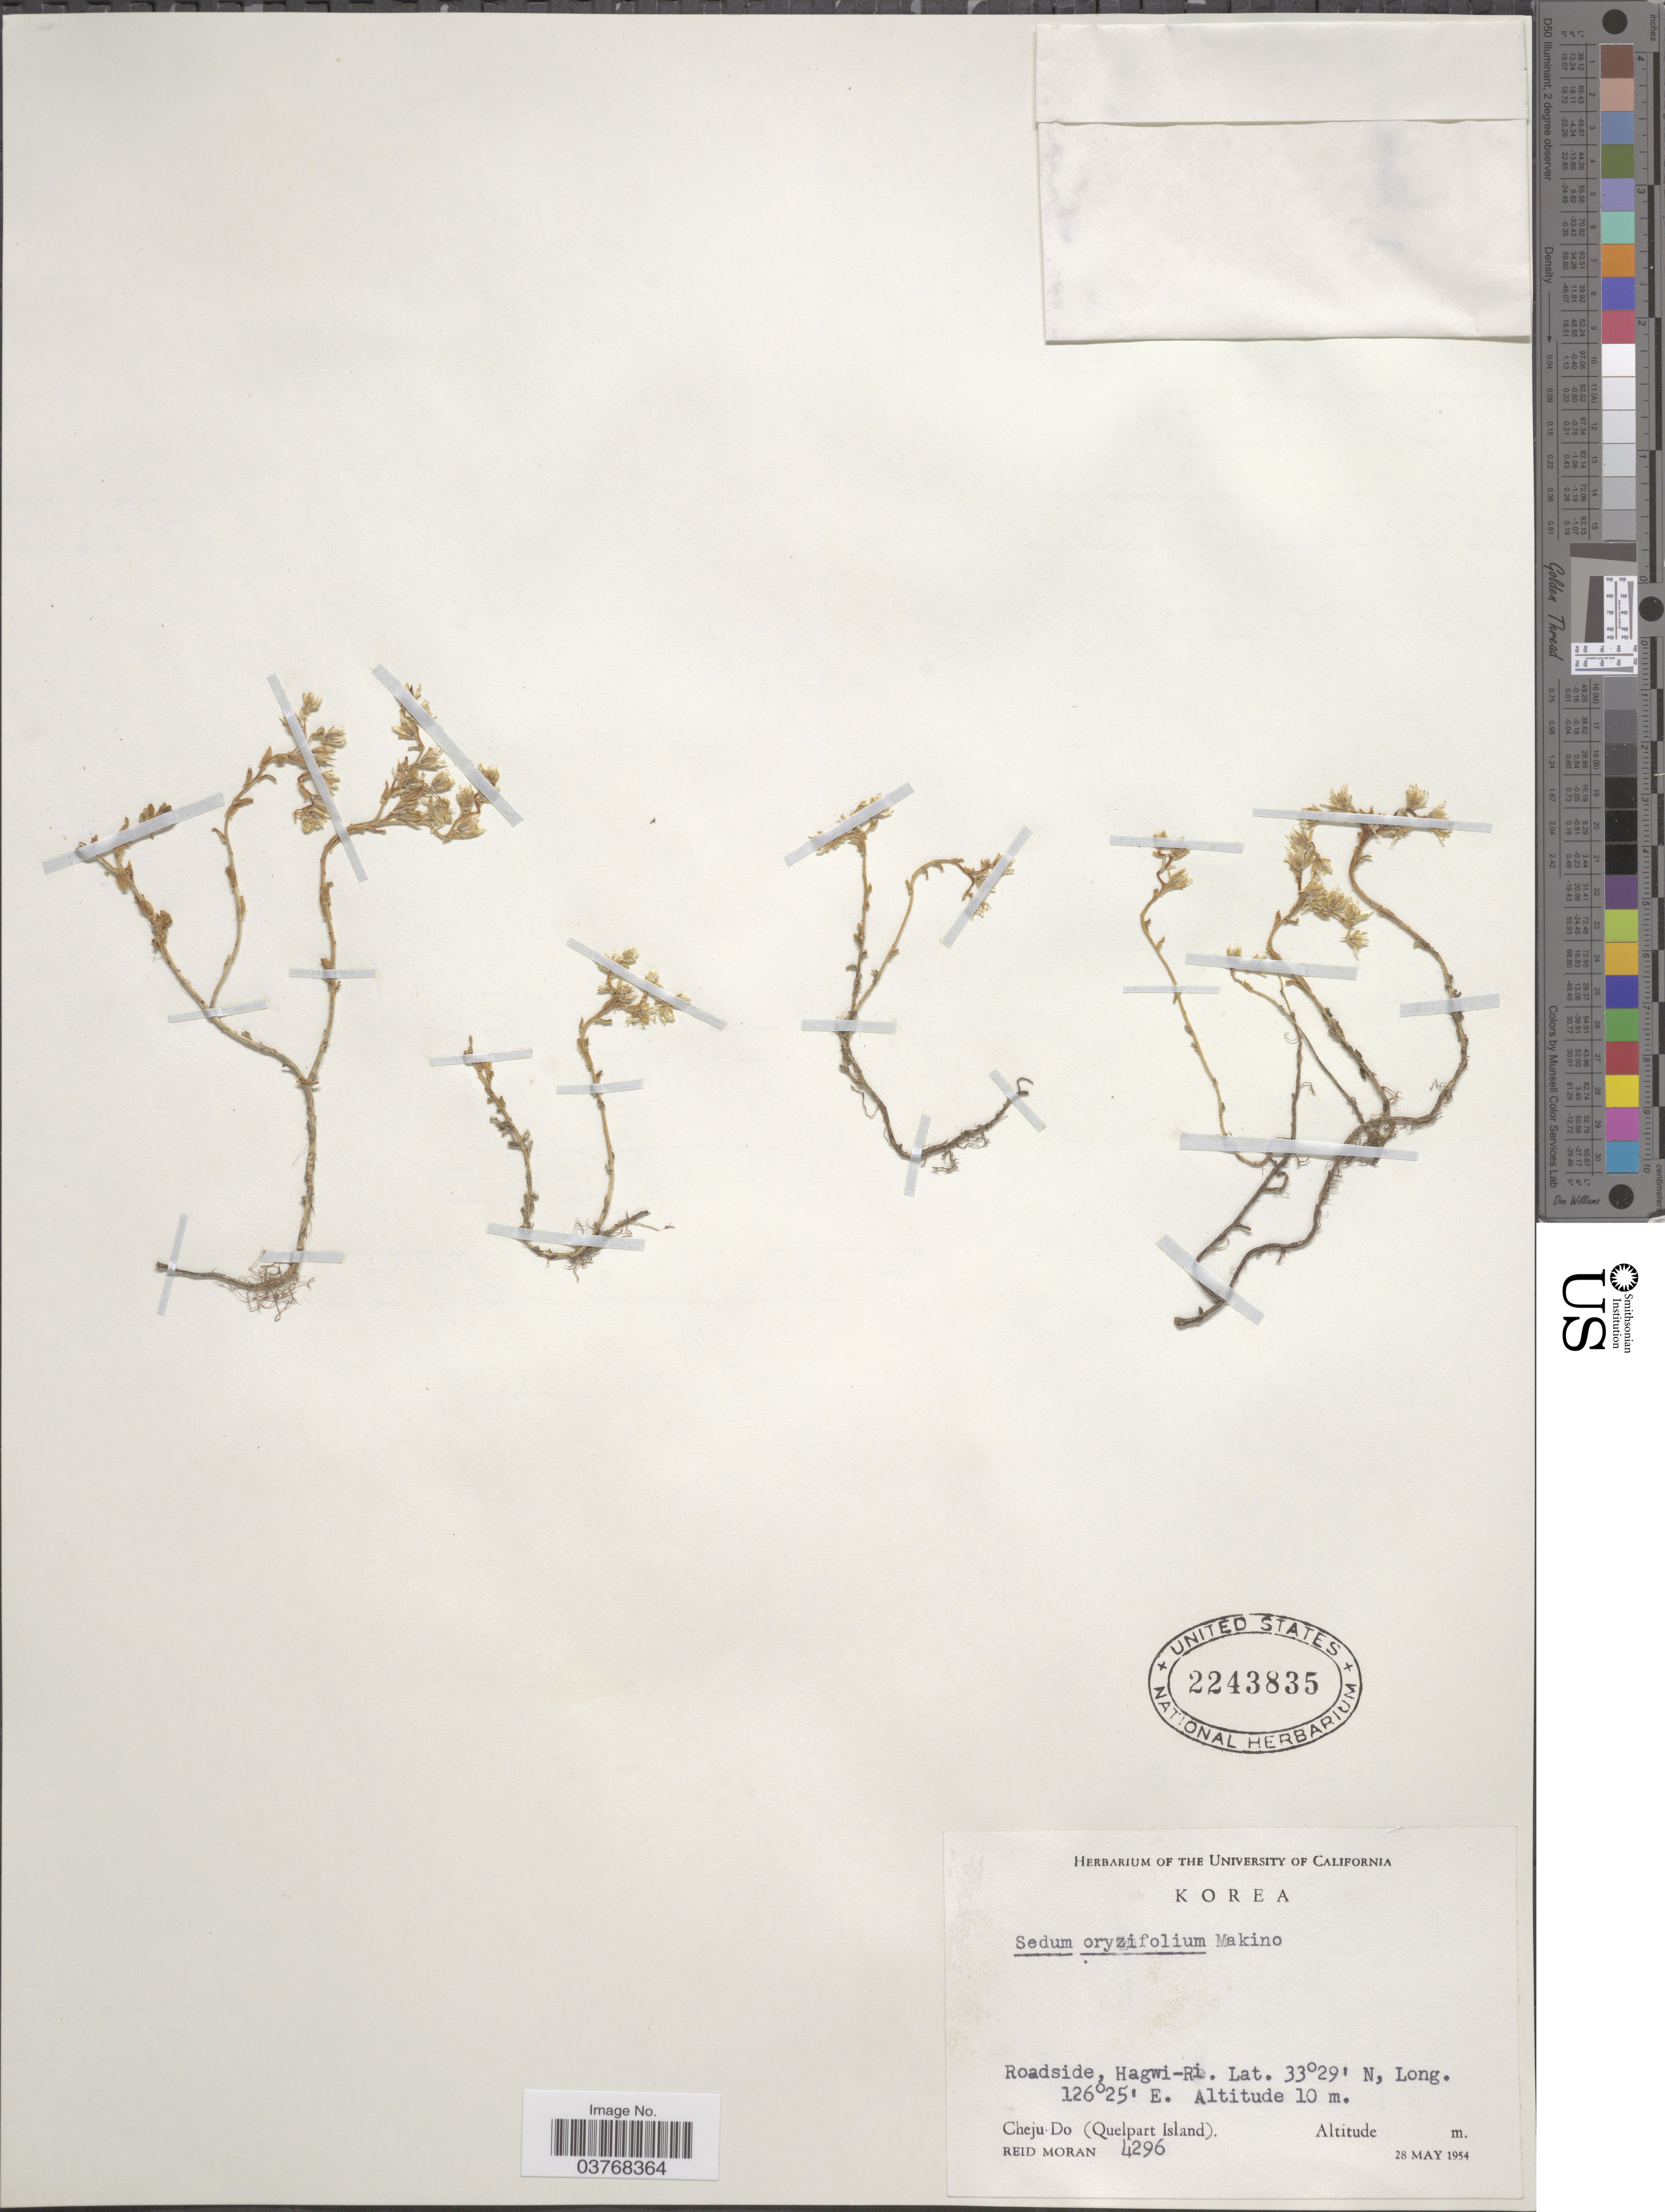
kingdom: Plantae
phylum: Tracheophyta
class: Magnoliopsida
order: Saxifragales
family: Crassulaceae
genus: Sedum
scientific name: Sedum oryzifolium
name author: Makino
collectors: R. Moran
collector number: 4296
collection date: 1954-05-28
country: South Korea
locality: Roadside, Hagwi-Ri. Cheju-Do (Quelpart Island).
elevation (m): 10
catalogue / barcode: US 2243835